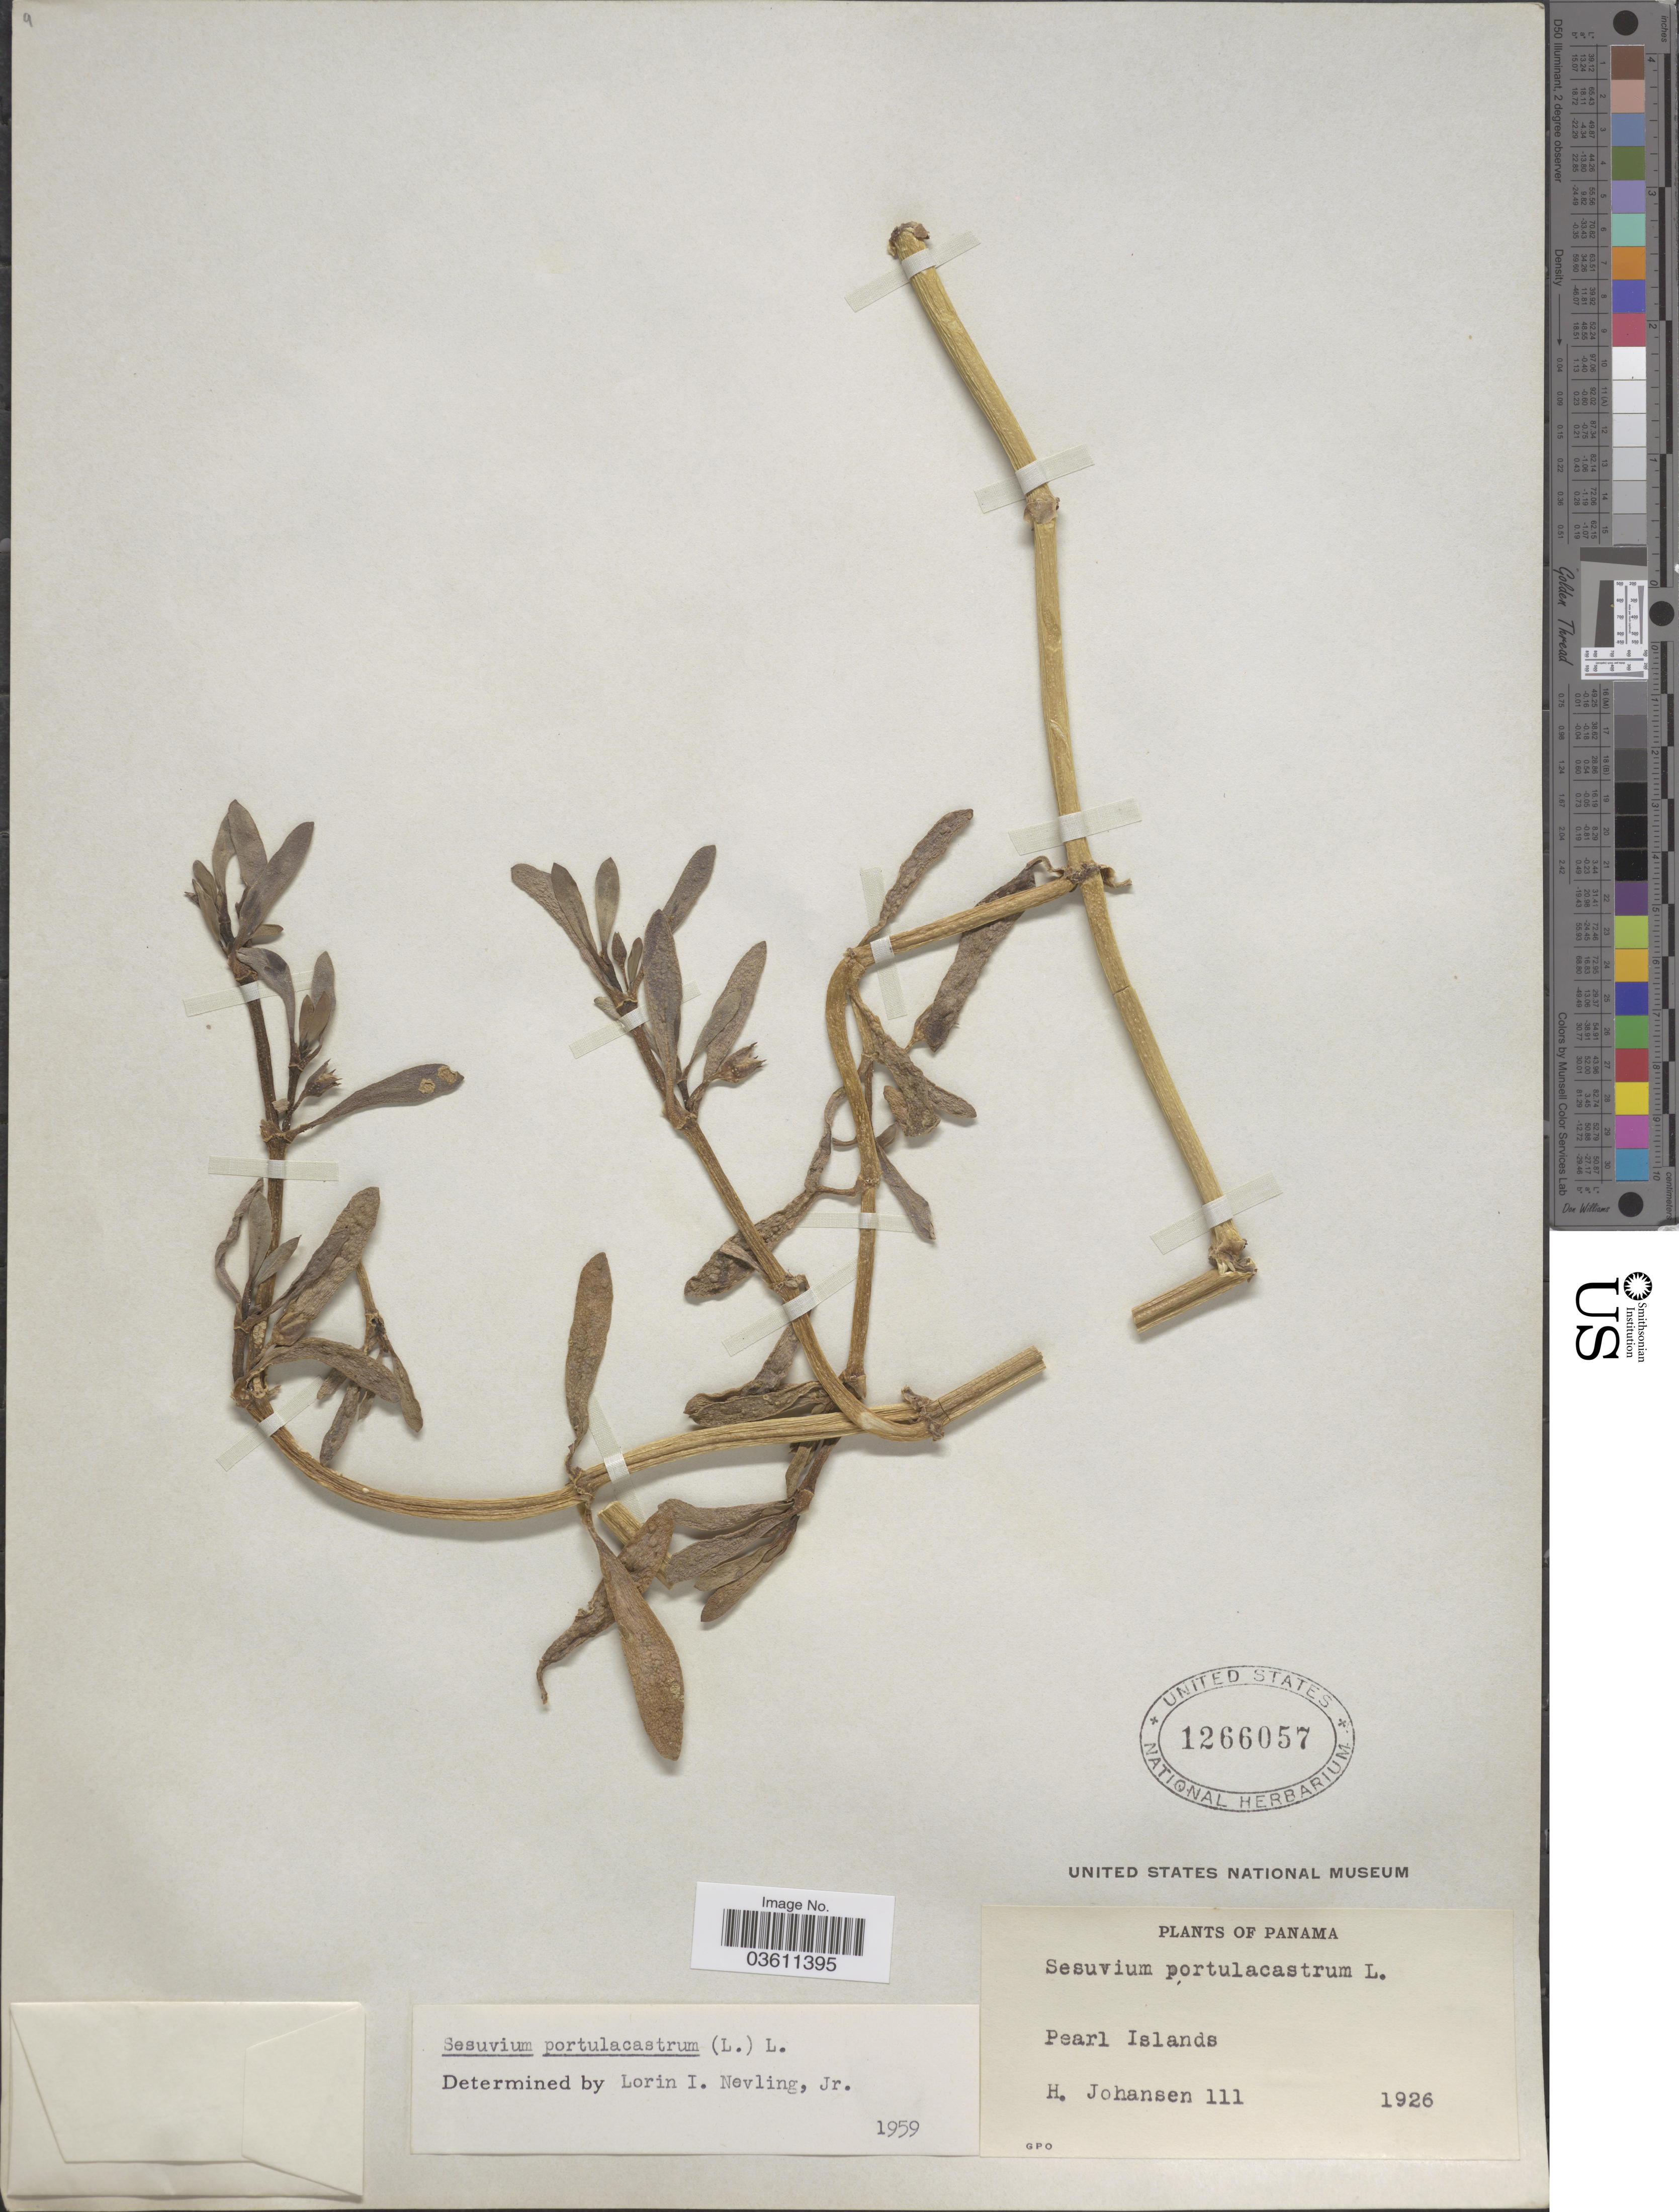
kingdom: Plantae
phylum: Tracheophyta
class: Magnoliopsida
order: Caryophyllales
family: Aizoaceae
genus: Sesuvium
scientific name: Sesuvium portulacastrum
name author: (L.) L.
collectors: H. Johansen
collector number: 111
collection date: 1926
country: Panama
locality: Pearl Islands.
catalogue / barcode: US 1266057